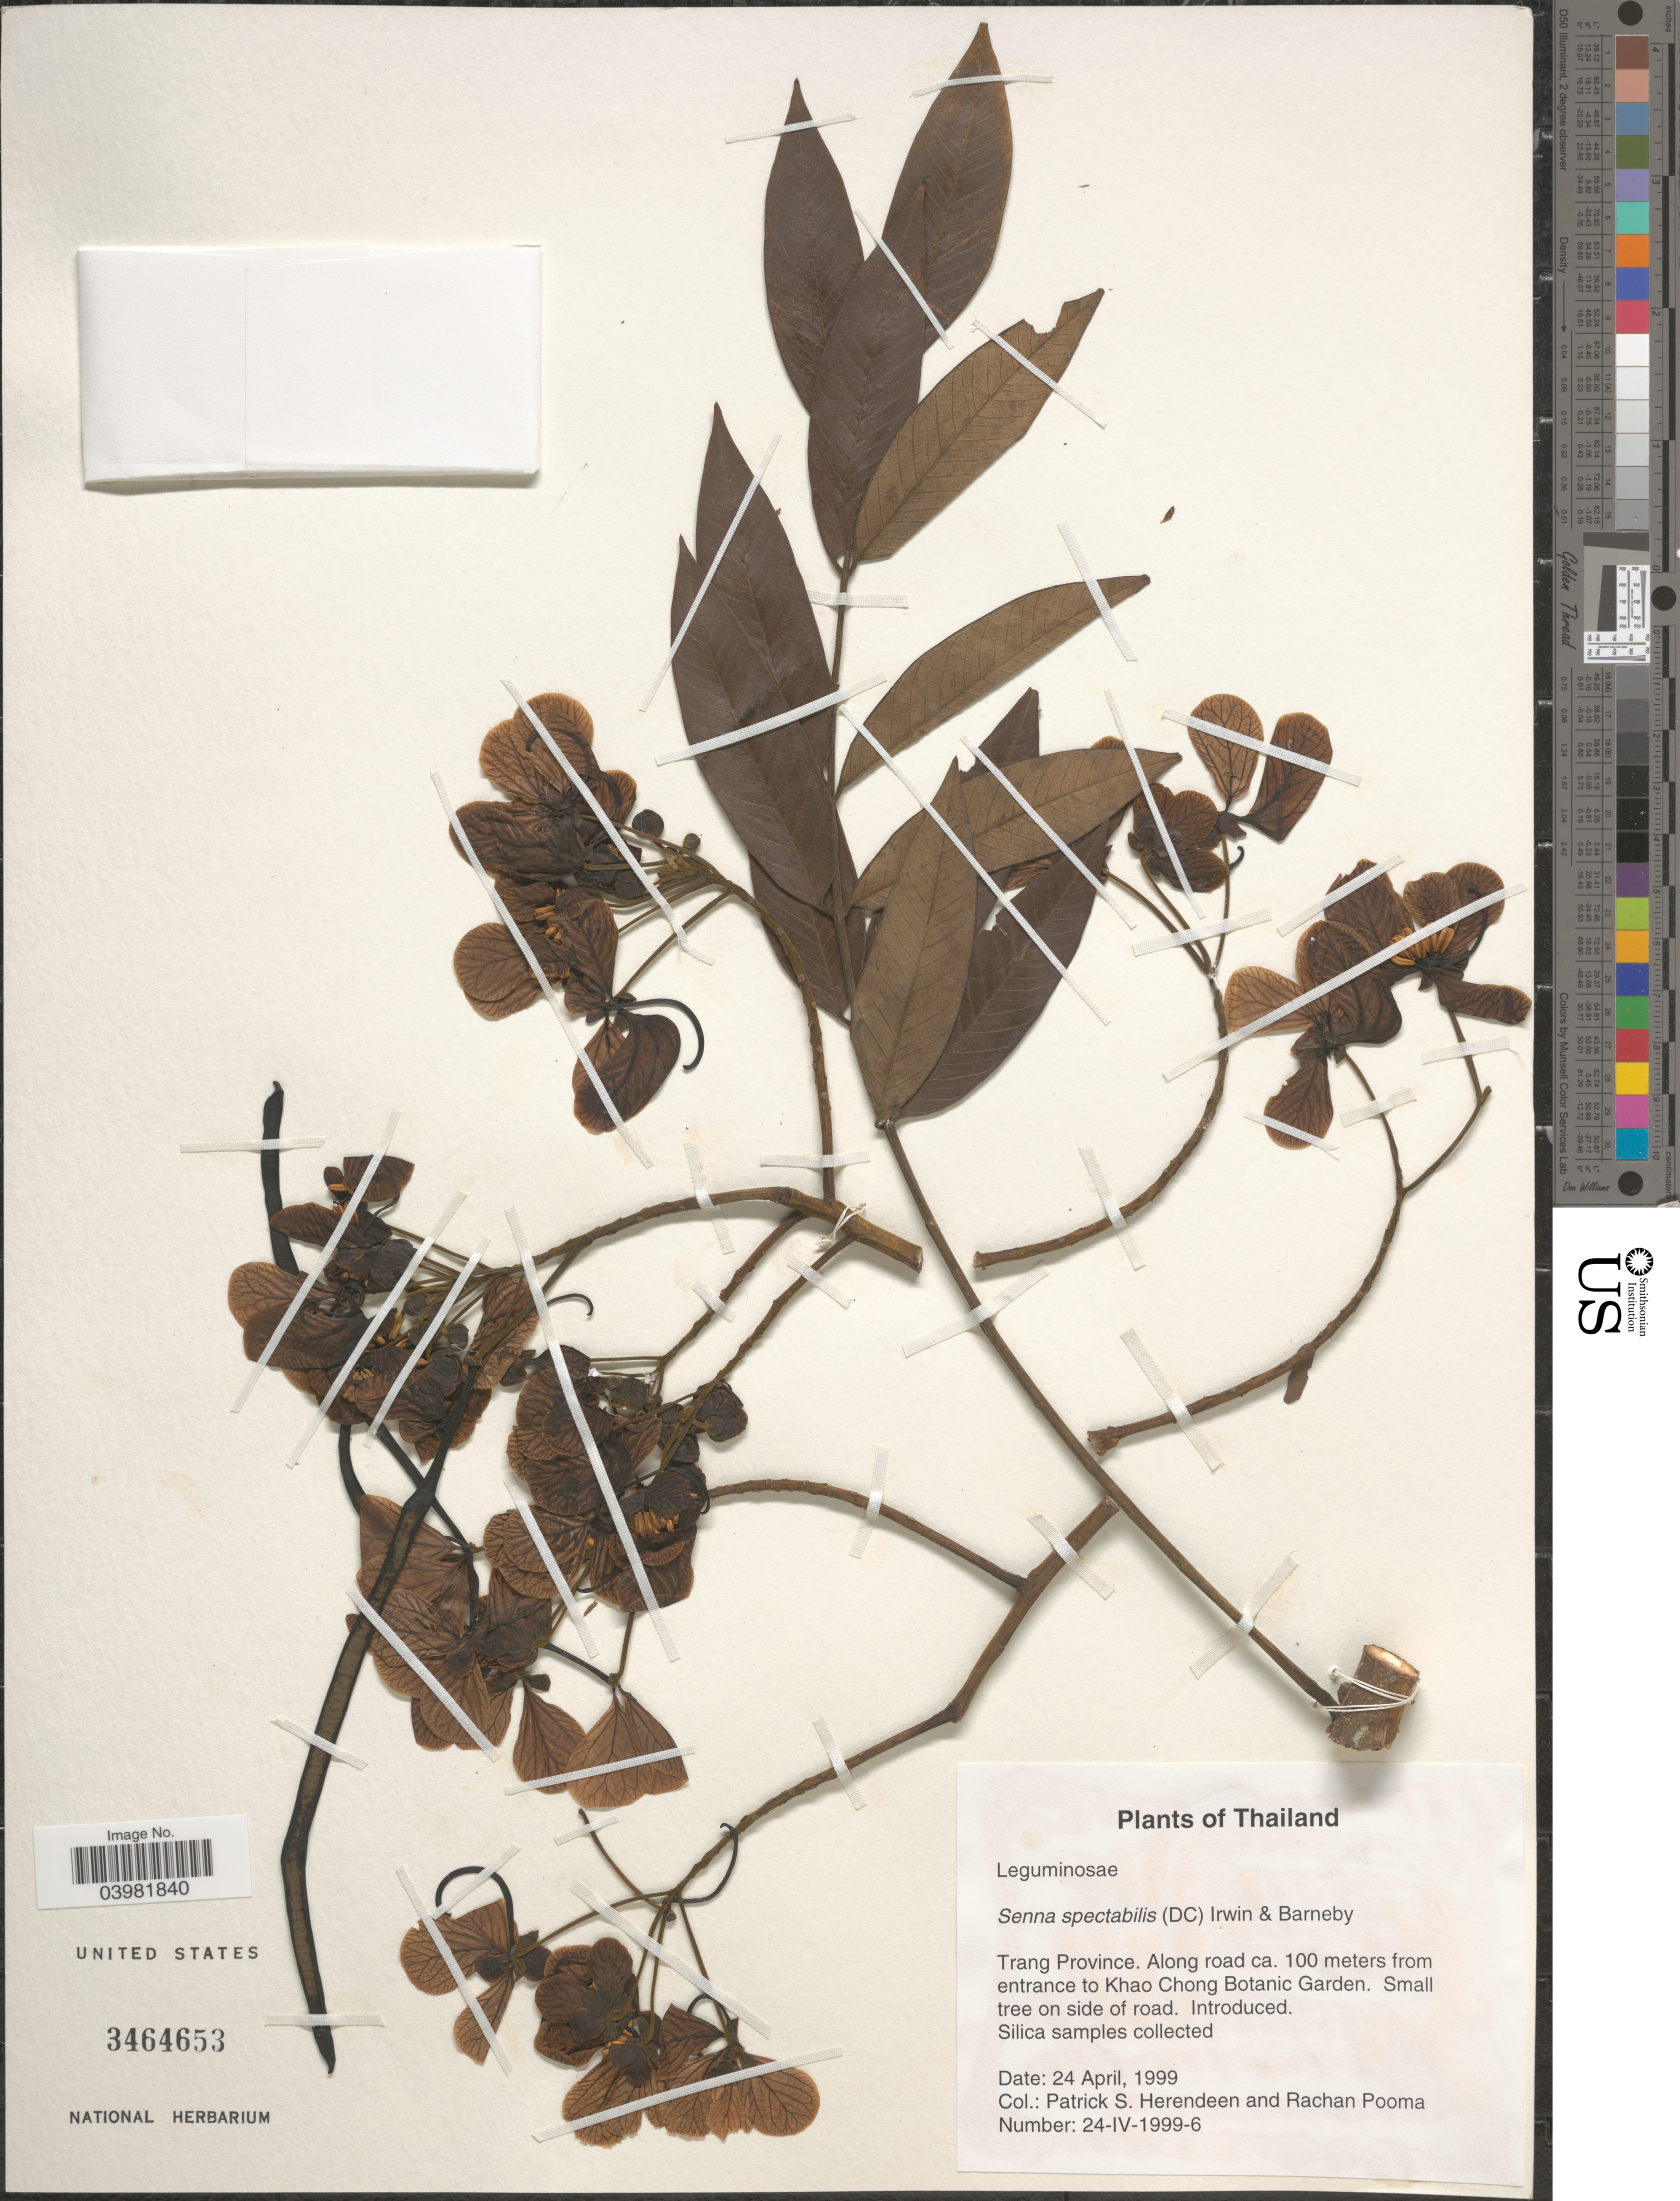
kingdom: Plantae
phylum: Tracheophyta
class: Magnoliopsida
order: Fabales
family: Fabaceae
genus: Senna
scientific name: Senna spectabilis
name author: (DC.) H.S. Irwin & Barneby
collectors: P. S. Herendeen & R. Pooma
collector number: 24-IV-1999-6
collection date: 1999-04-24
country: Thailand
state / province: Trang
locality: Along road ca. 100 meters from entrance to Khao Chong Botanic Garden. On side of road.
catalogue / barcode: US 3464653